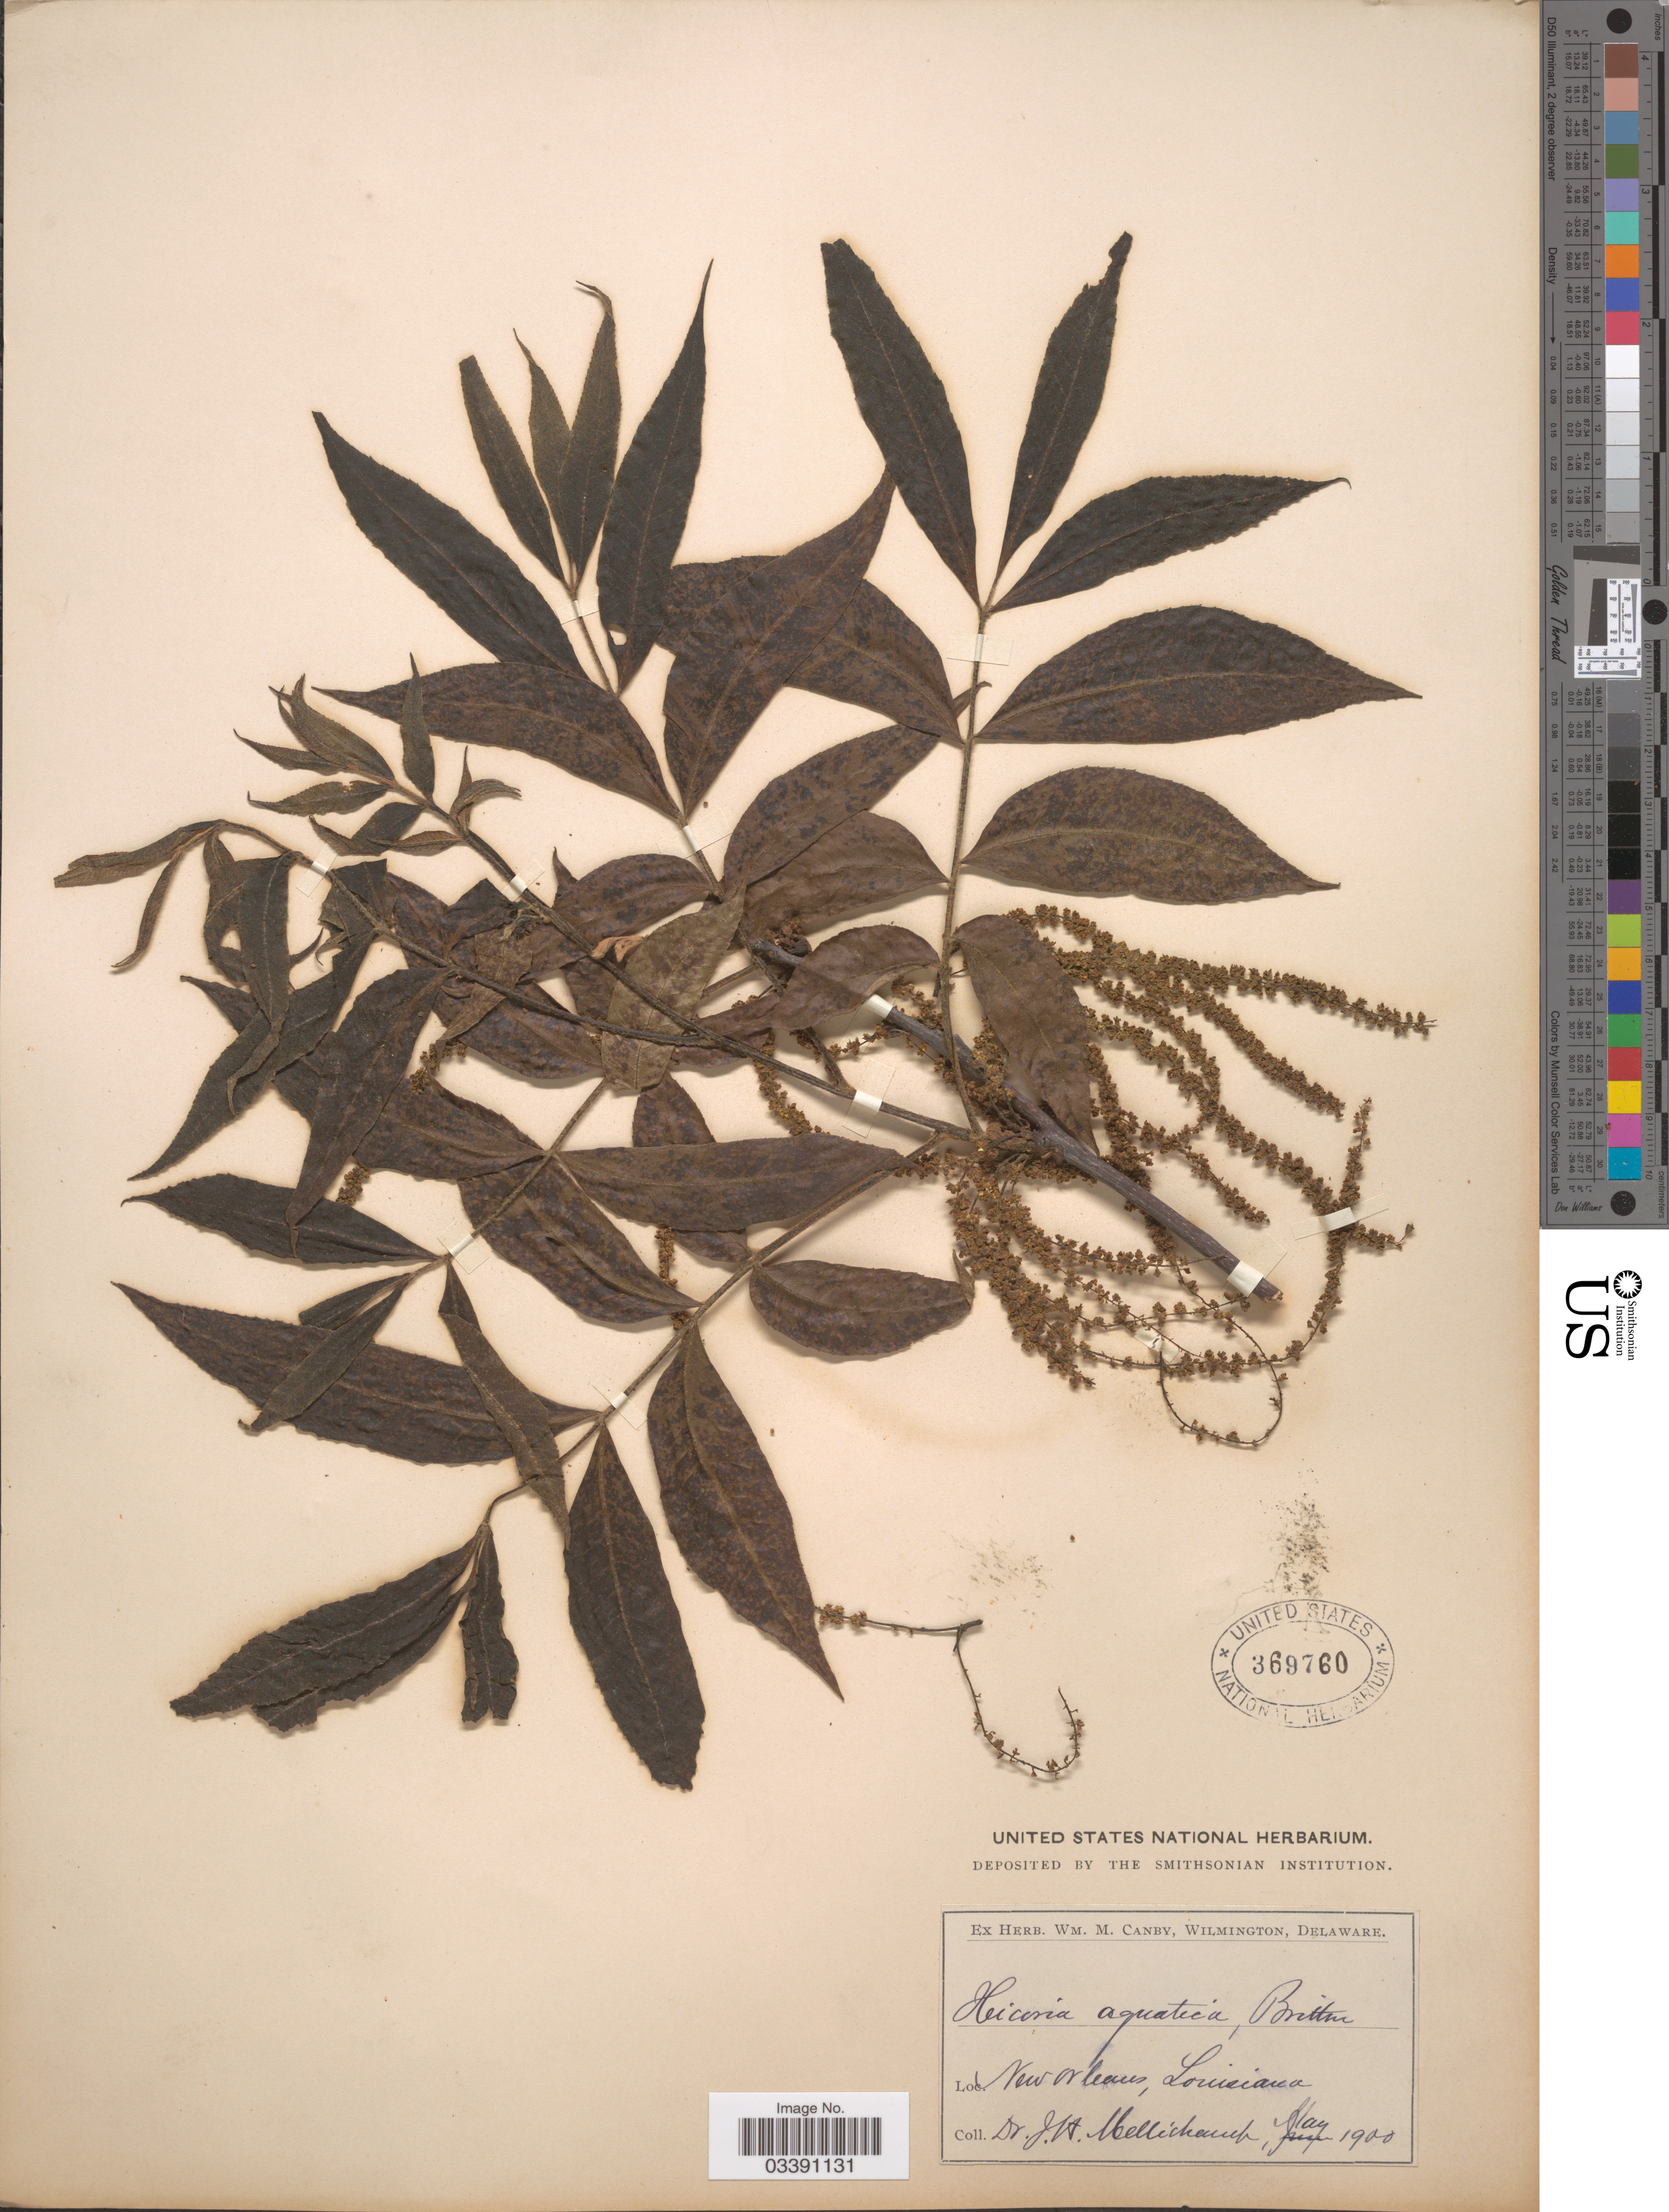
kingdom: Plantae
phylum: Tracheophyta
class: Magnoliopsida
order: Fagales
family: Juglandaceae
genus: Carya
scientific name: Carya aquatica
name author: (F. Michx.) Nutt.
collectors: J. H. Mellichamp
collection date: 1900-05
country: United States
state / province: Louisiana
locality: New Orleans.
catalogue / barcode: US 369760